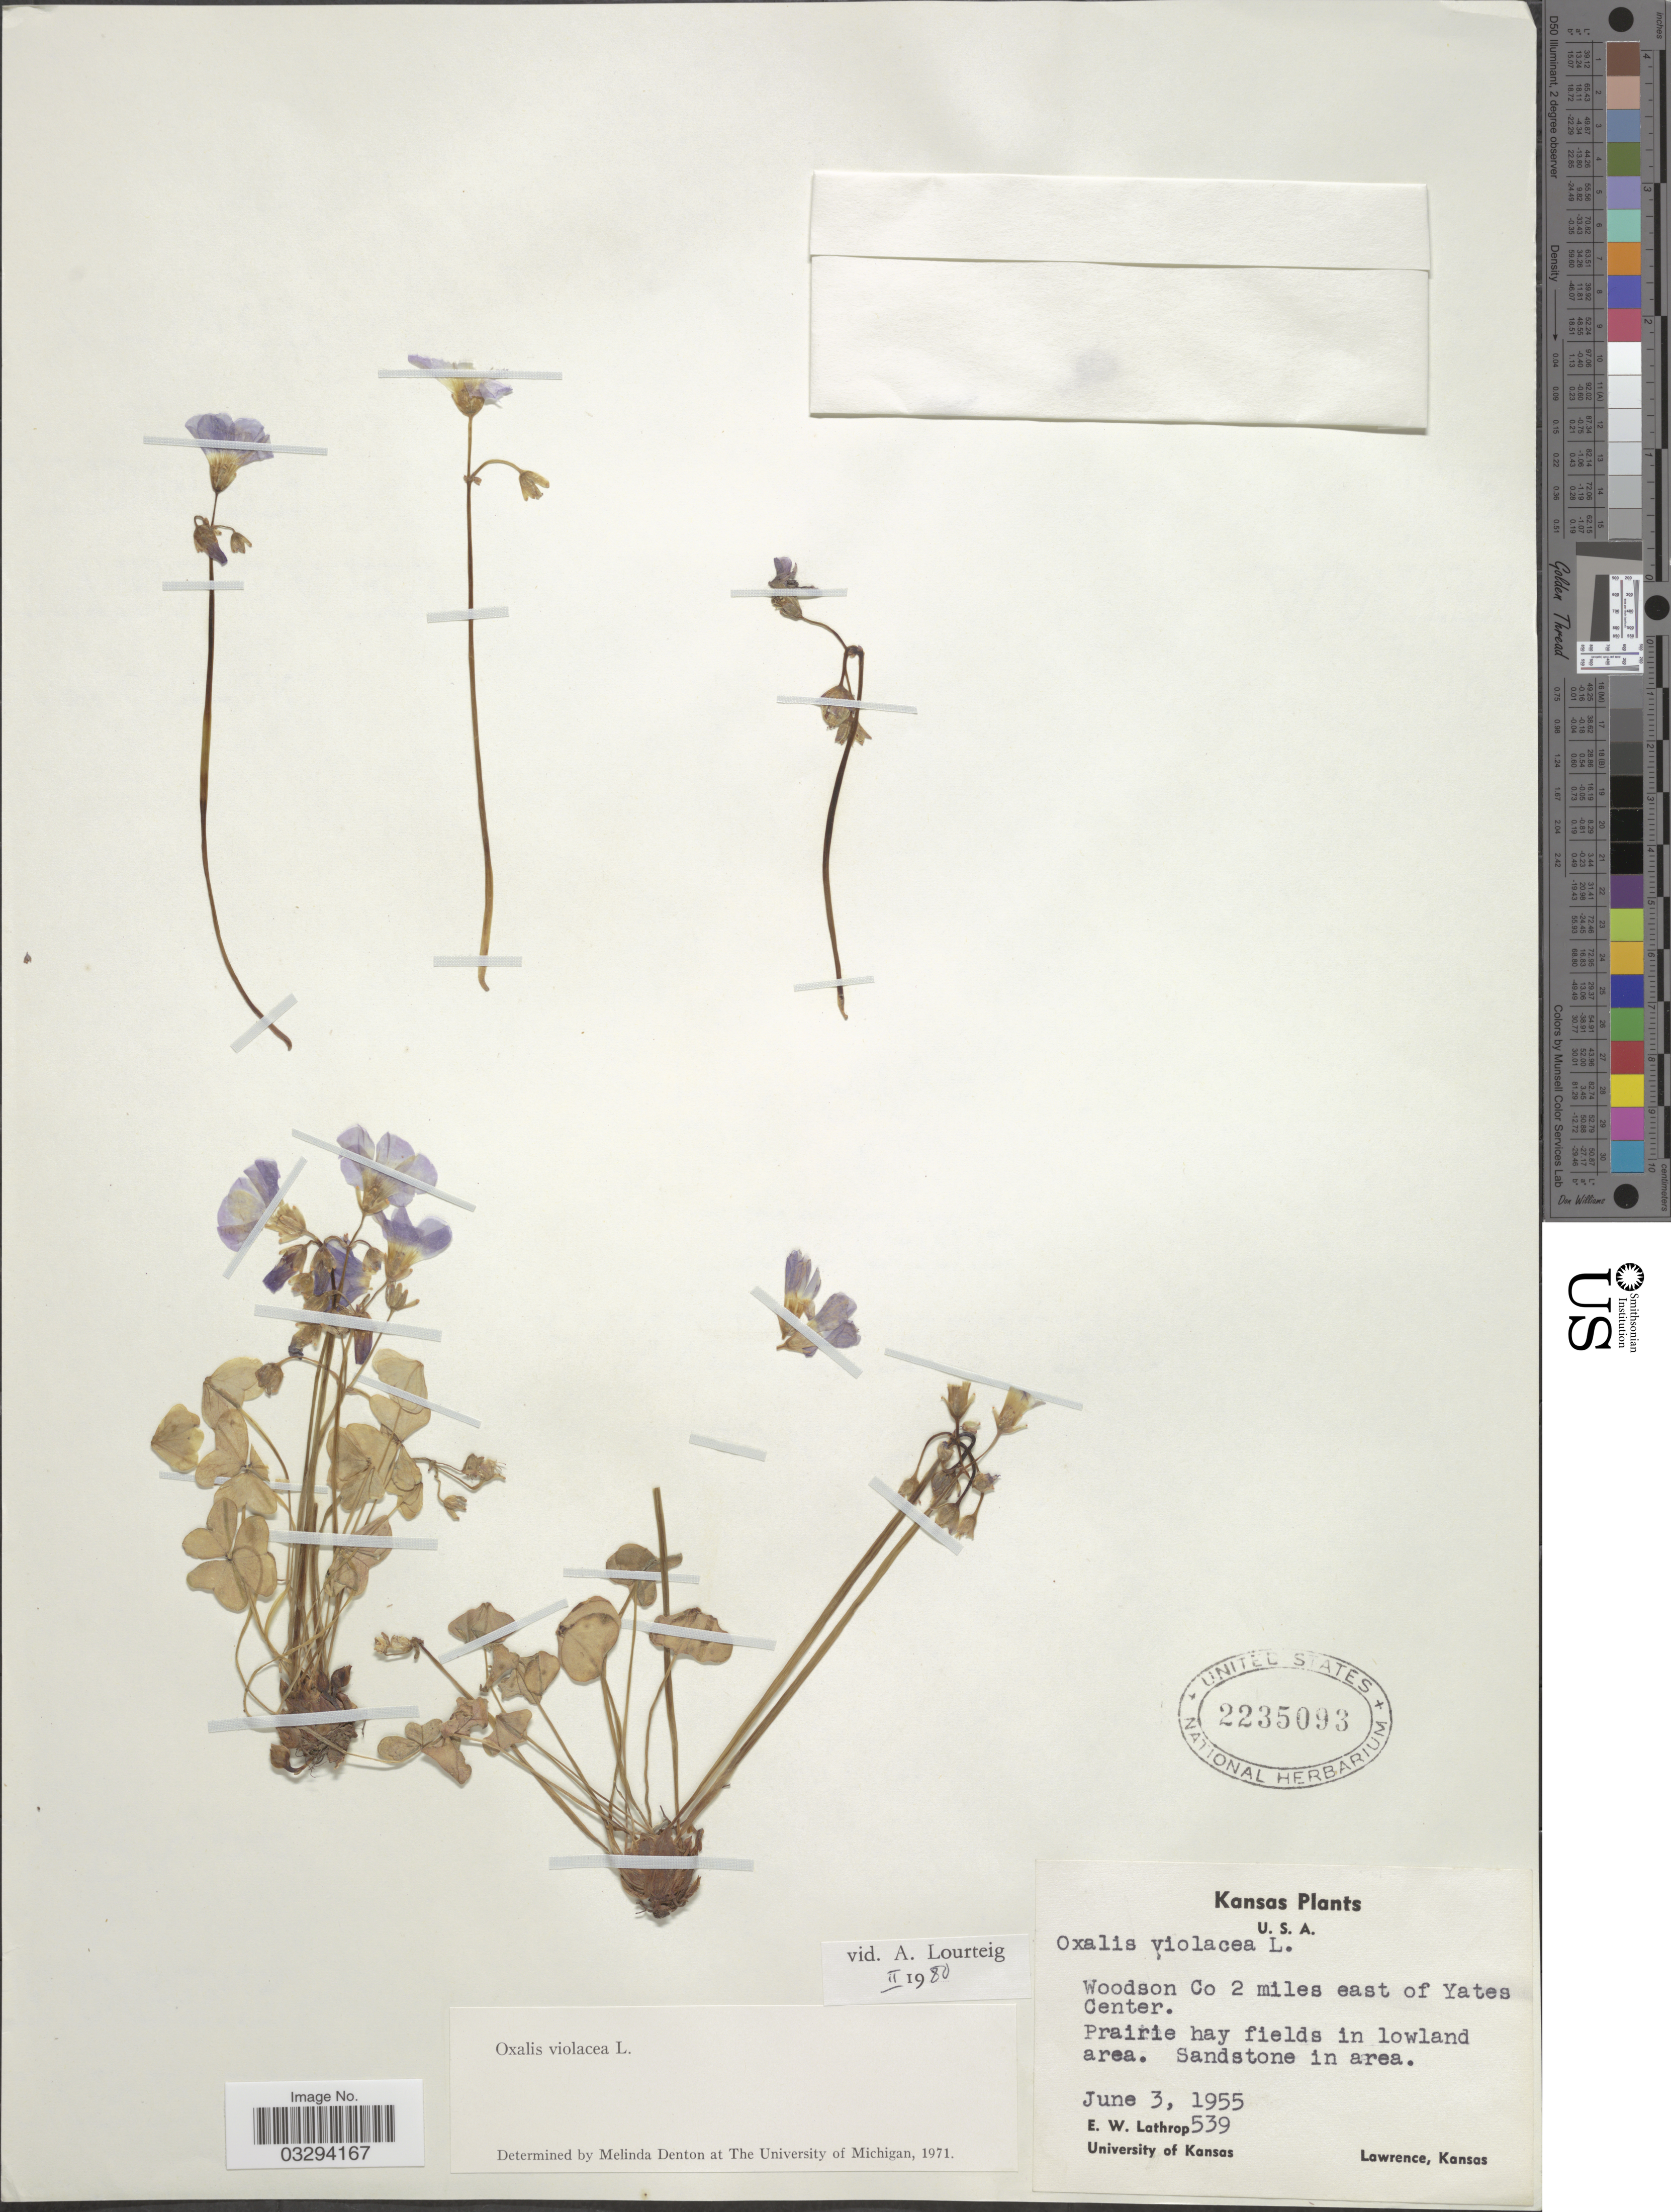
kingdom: Plantae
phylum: Tracheophyta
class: Magnoliopsida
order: Oxalidales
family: Oxalidaceae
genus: Oxalis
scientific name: Oxalis violacea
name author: L.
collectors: E. W. Lathrop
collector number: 539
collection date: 1955-06-03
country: United States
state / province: Kansas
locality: Woodson Co 2 miles east of Yates Center.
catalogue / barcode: US 2235093